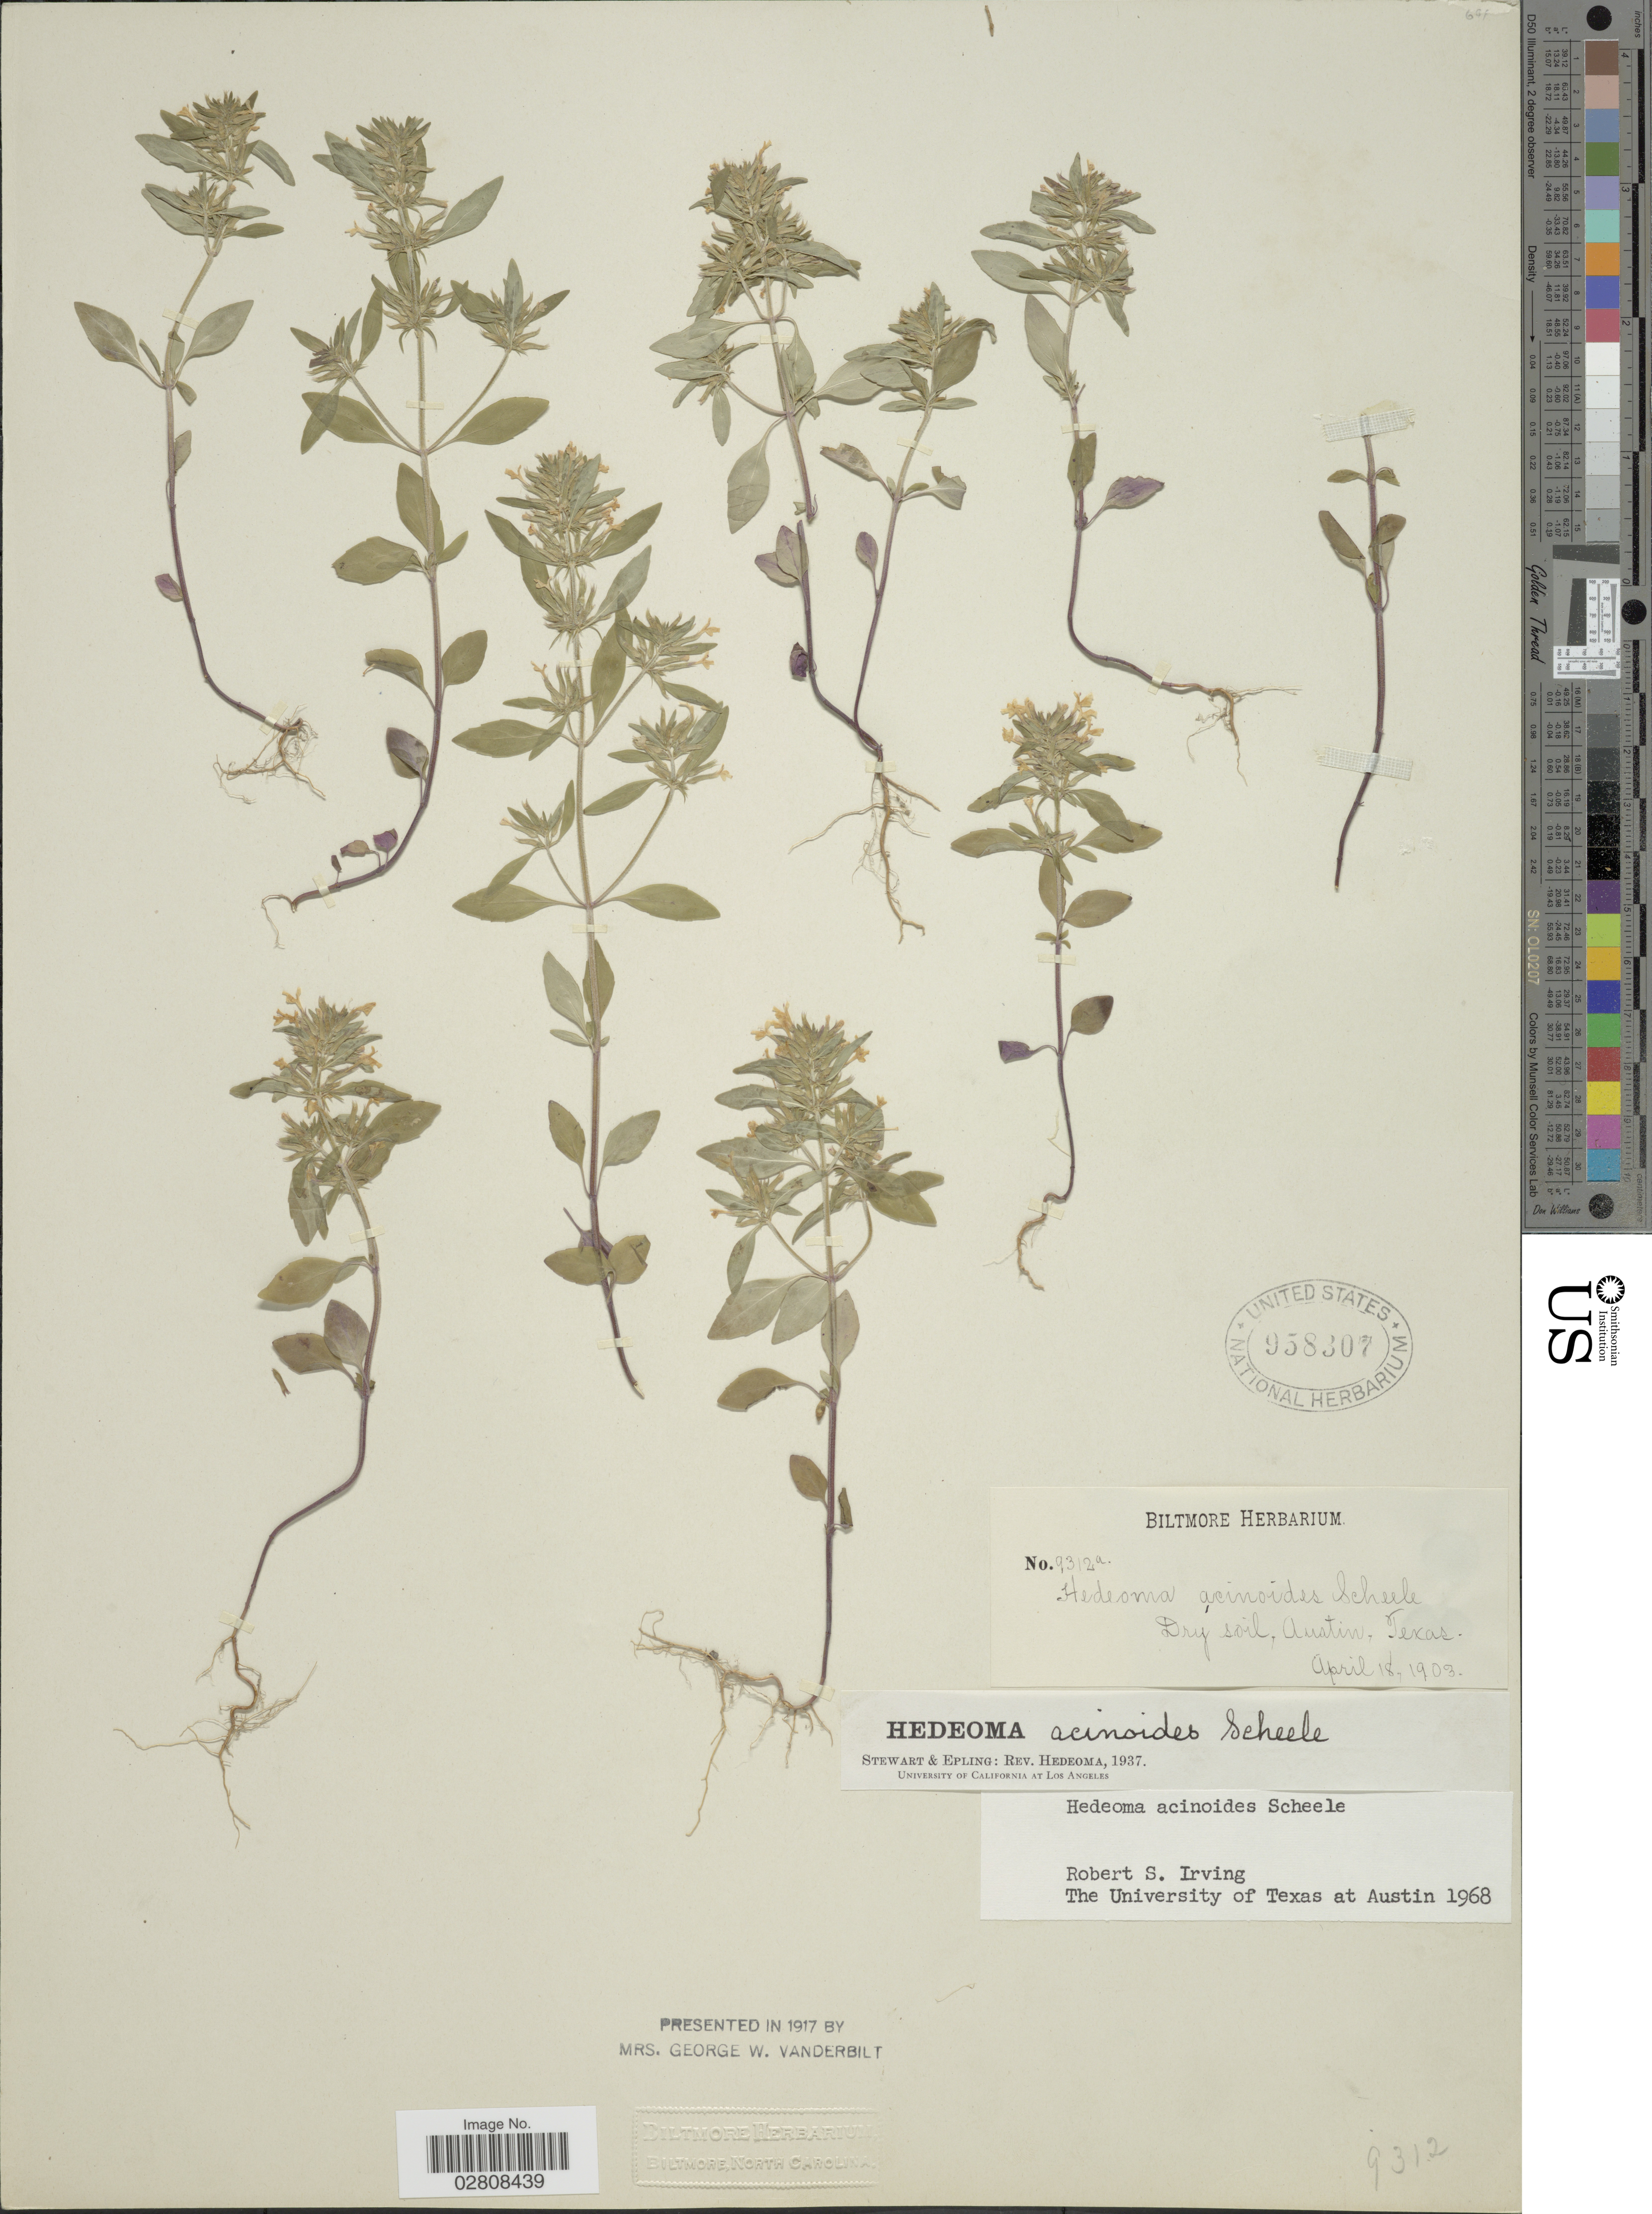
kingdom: Plantae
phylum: Tracheophyta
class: Magnoliopsida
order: Lamiales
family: Lamiaceae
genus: Hedeoma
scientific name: Hedeoma acinoides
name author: Scheele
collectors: ex herb. Biltmore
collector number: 9312a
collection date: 1903-04-18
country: United States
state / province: Texas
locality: Austin.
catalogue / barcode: US 958307